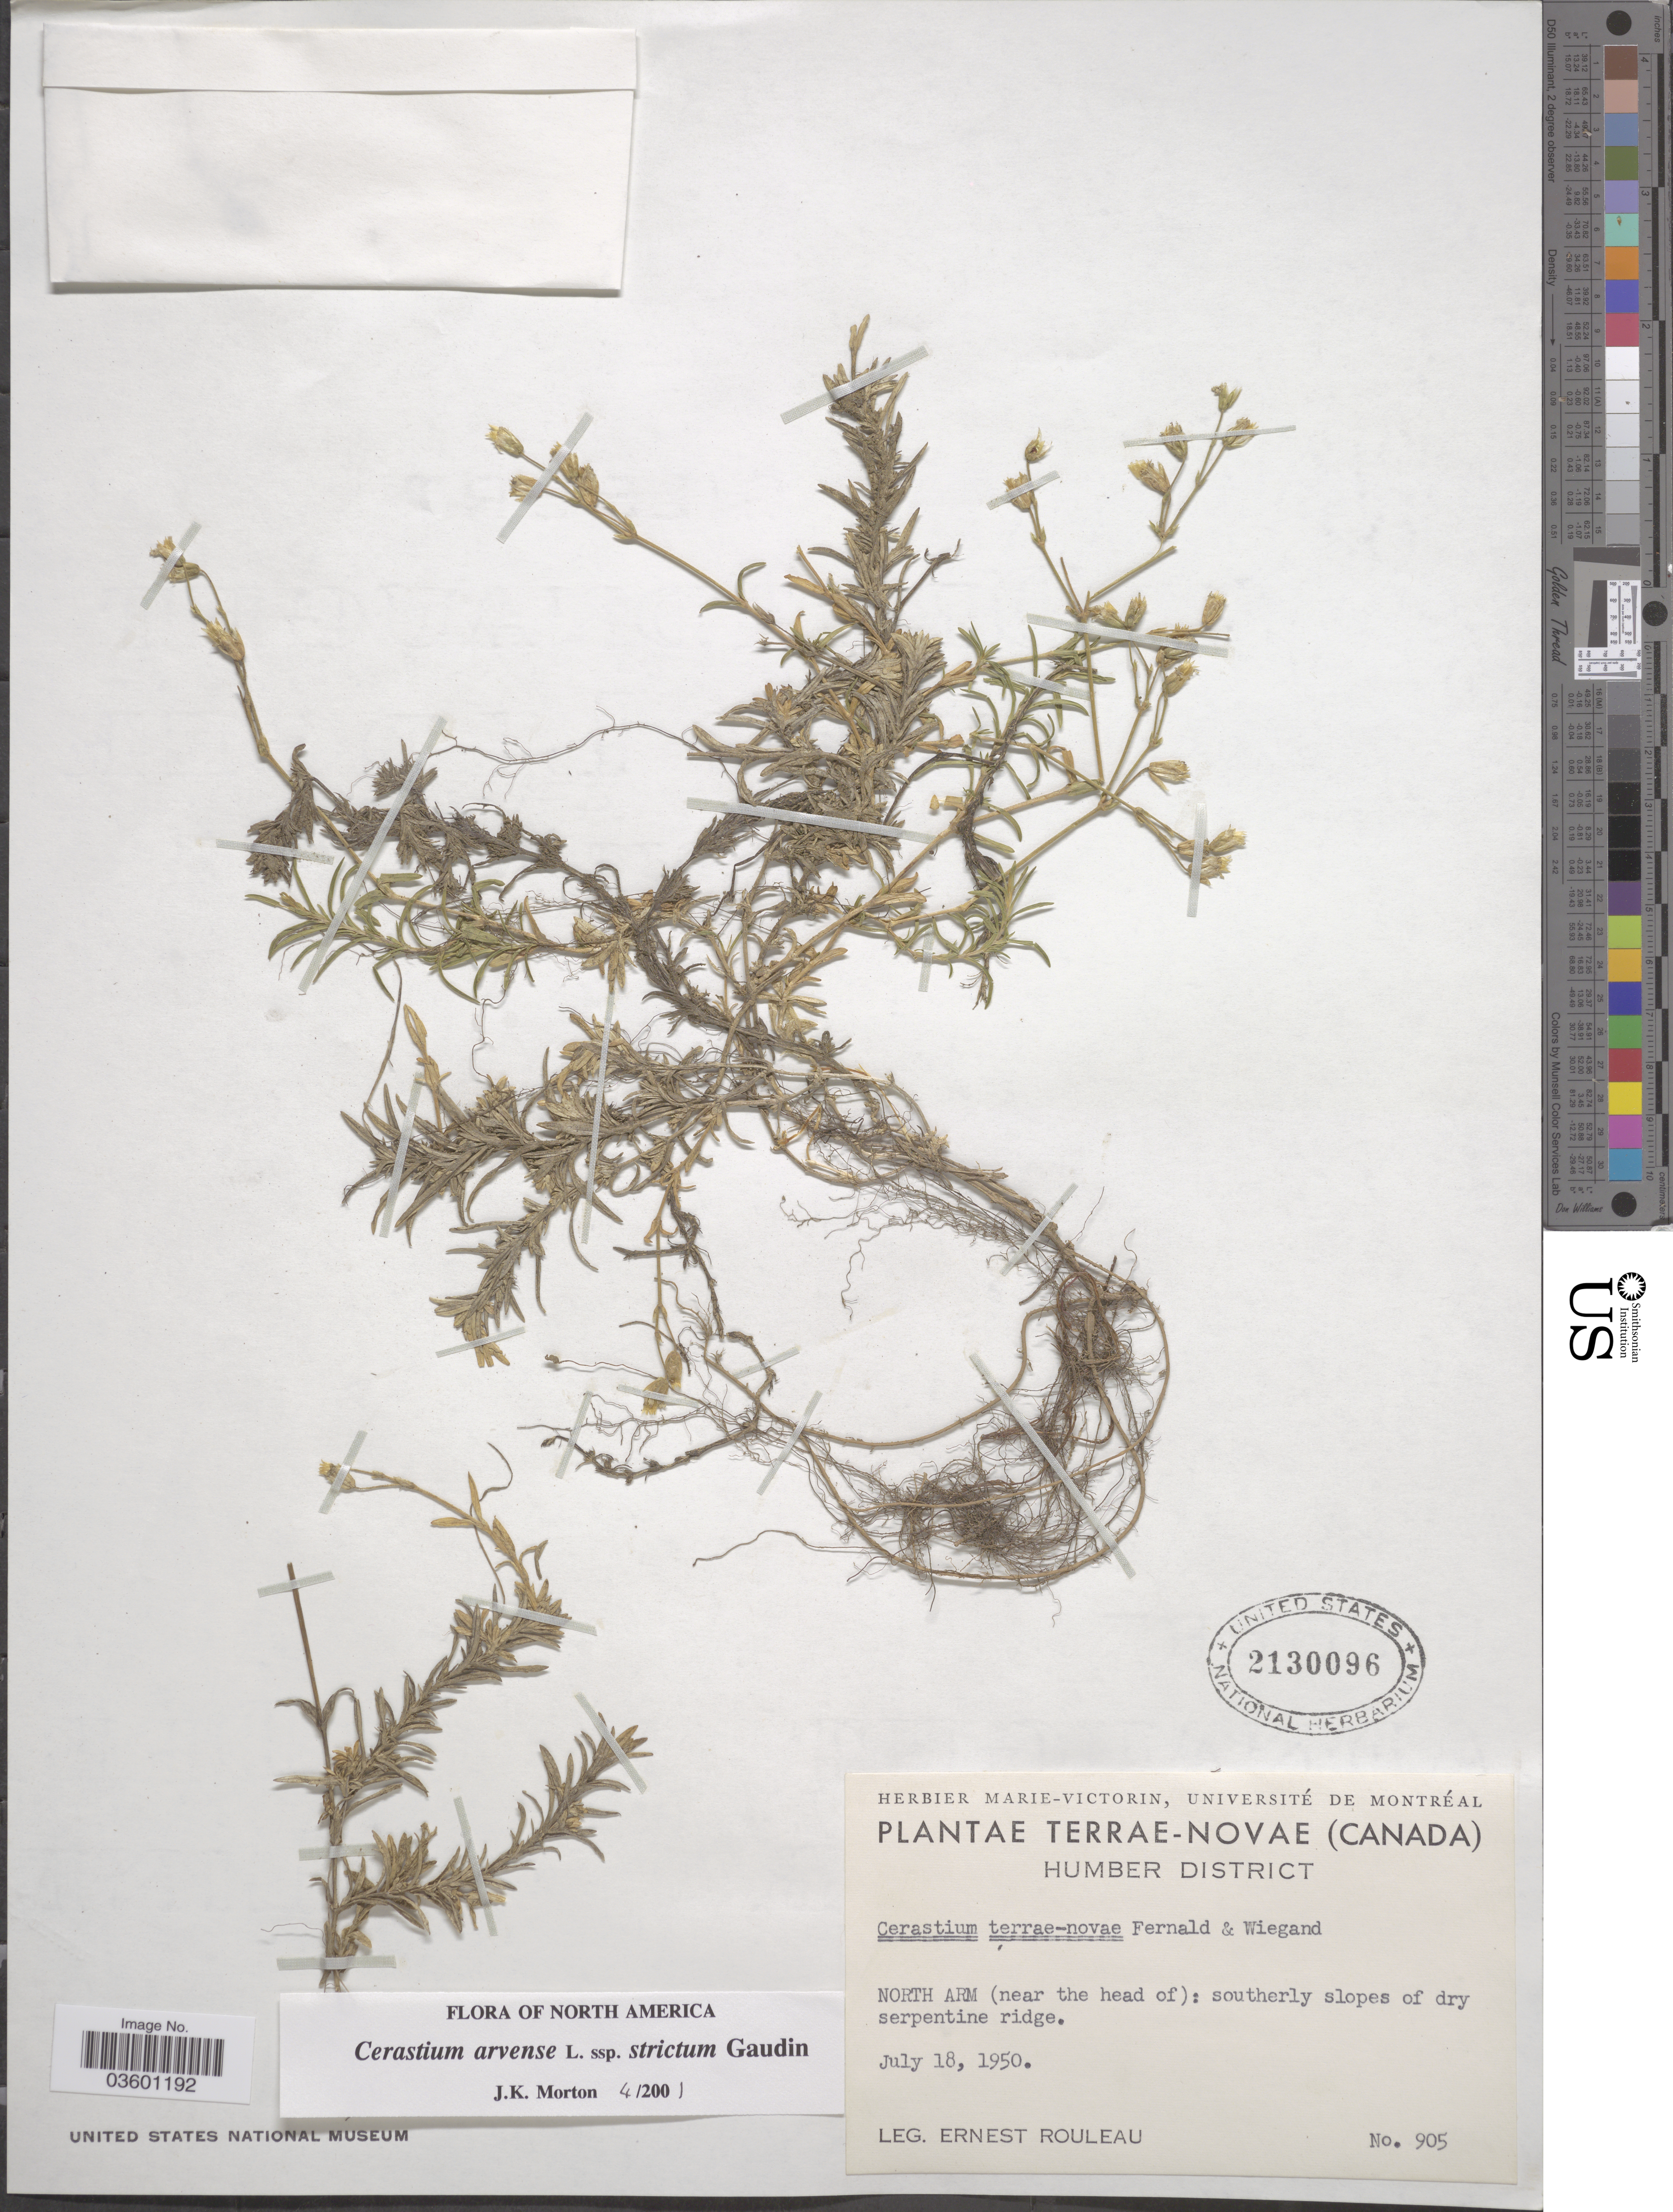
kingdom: Plantae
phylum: Tracheophyta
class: Magnoliopsida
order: Caryophyllales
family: Caryophyllaceae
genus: Cerastium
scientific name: Cerastium arvense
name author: L.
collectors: E. Rouleau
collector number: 905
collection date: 1950-07-18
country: Canada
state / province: Newfoundland and Labrador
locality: Terrae-Novae. Humber District. North Arm (near the head of): southerly slopes of dry serpentine ridge.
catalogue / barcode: US 2130096